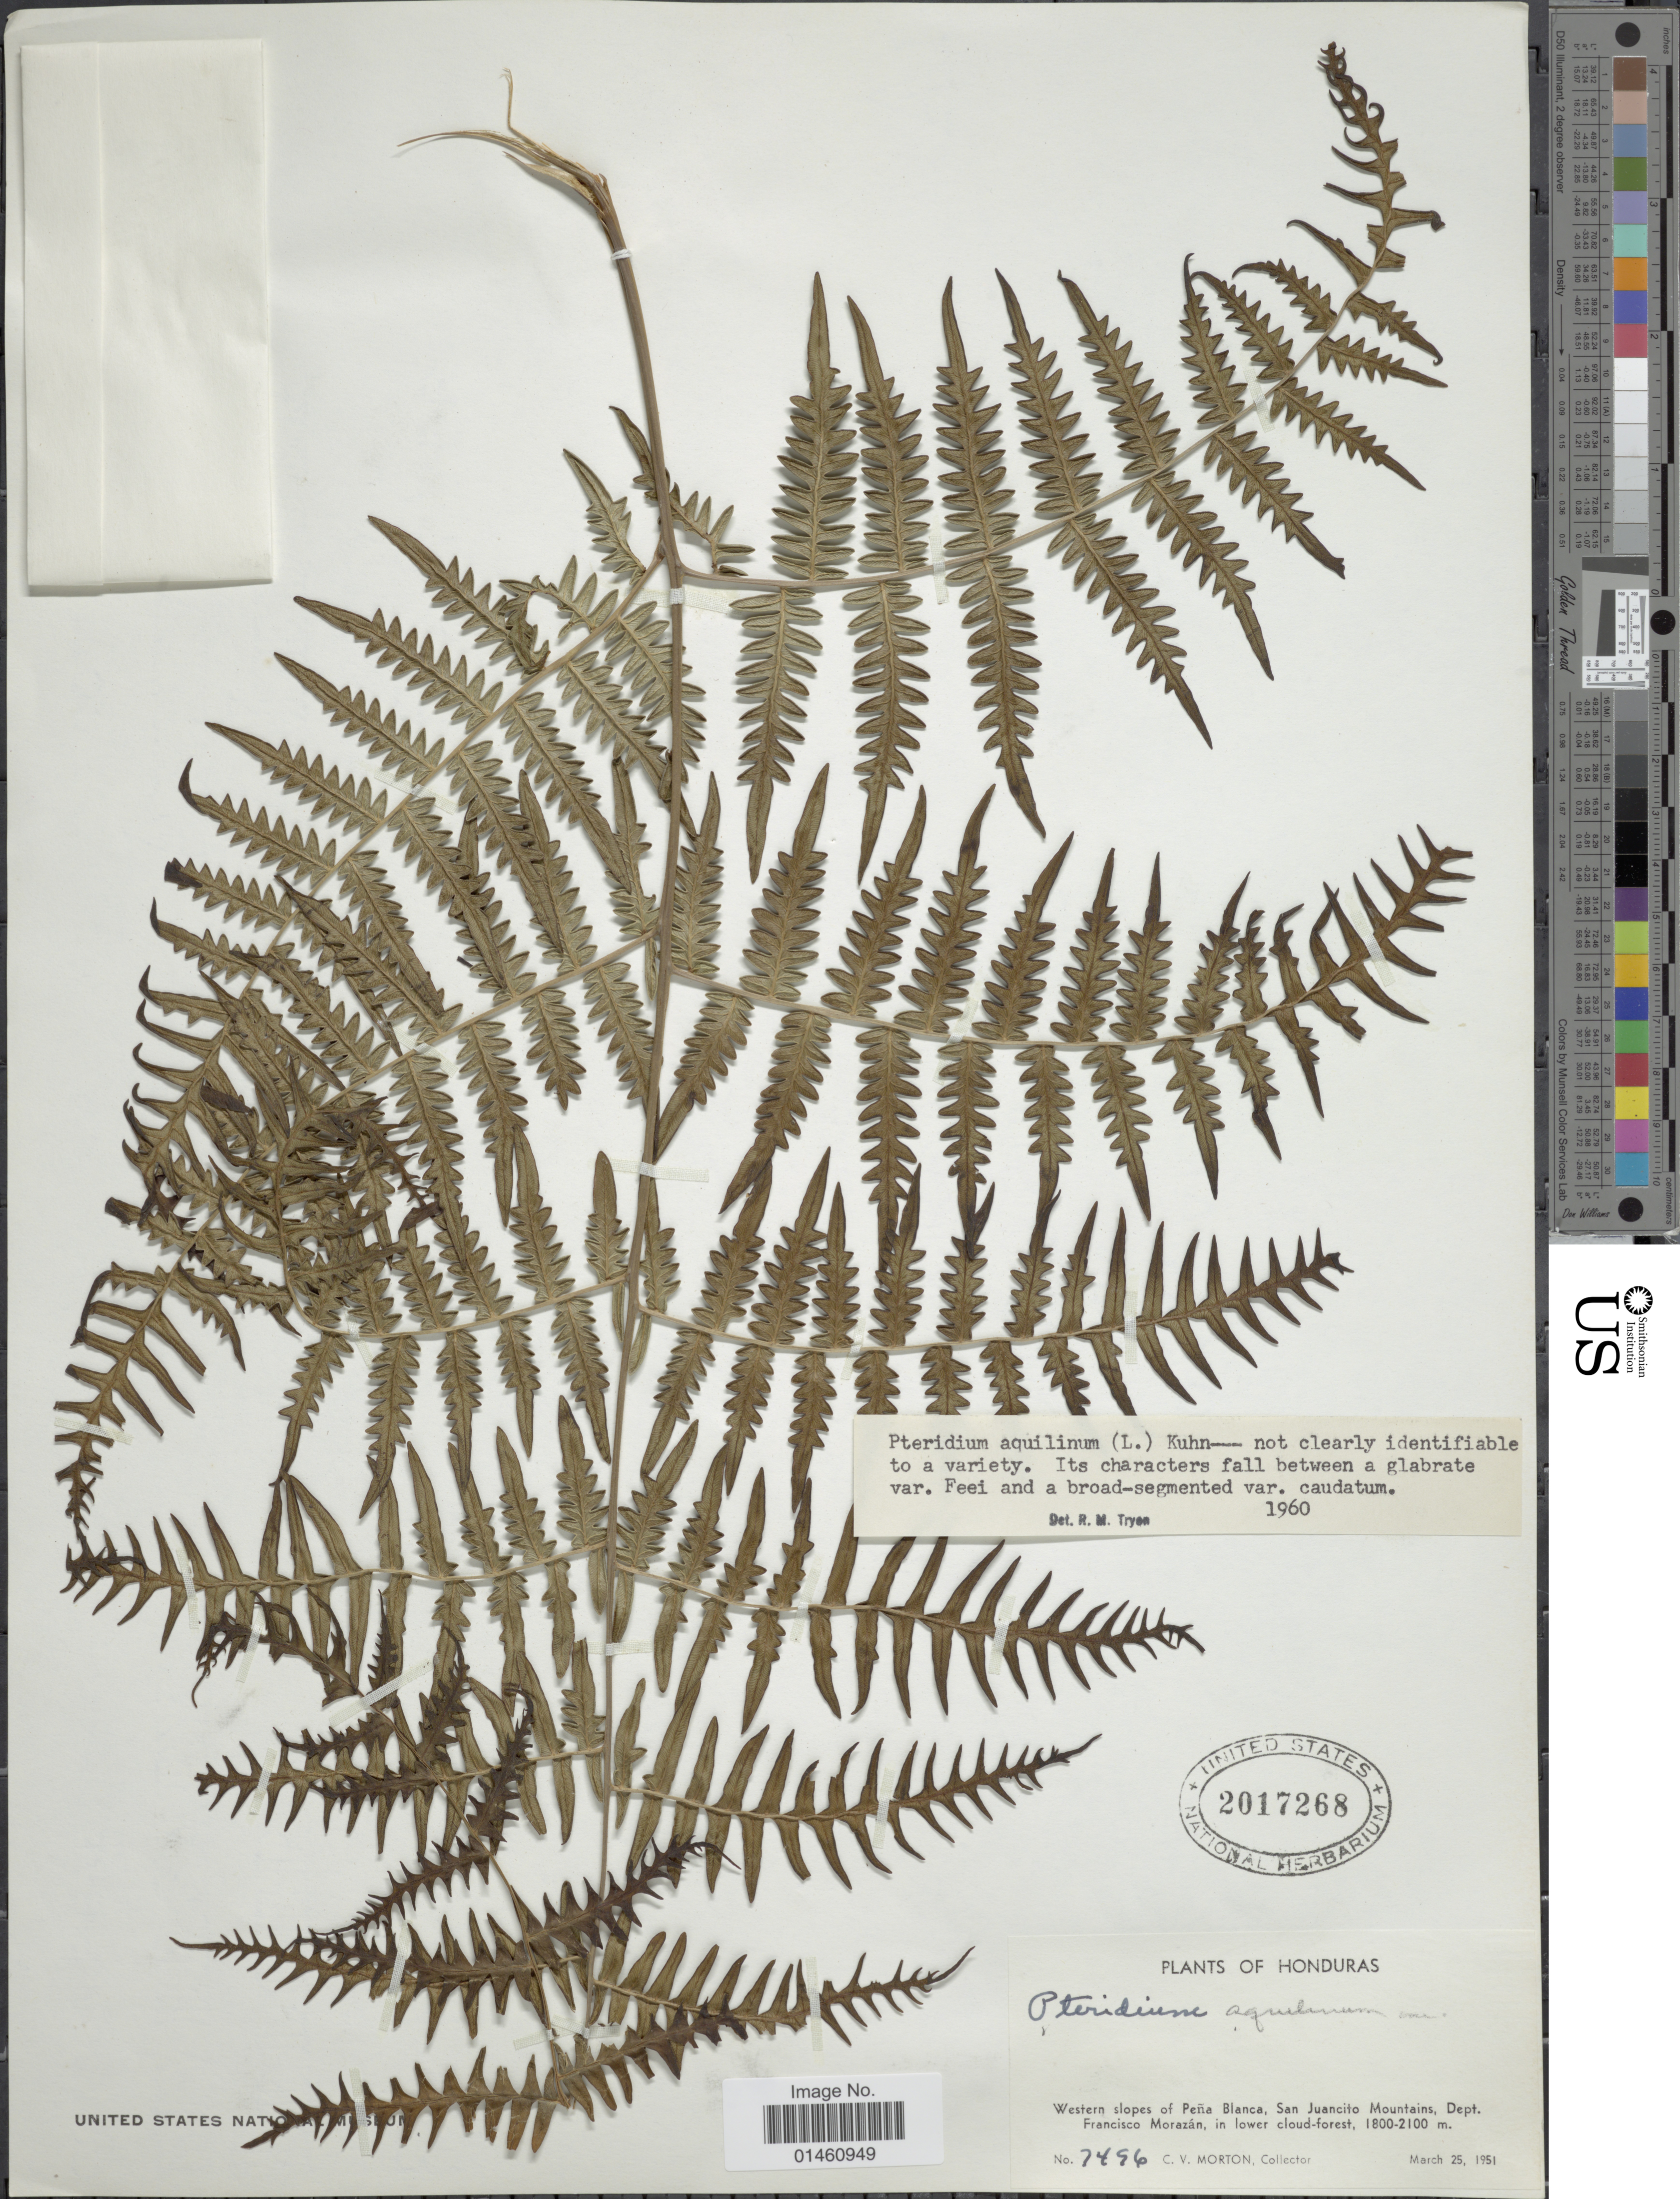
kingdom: Plantae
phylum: Tracheophyta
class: Polypodiopsida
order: Polypodiales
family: Dennstaedtiaceae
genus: Pteridium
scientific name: Pteridium caudatum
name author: (L.) Maxon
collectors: C. V. Morton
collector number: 7496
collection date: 1951-03-25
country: Honduras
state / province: Fco. Morazán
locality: Western slopes of Peña Blanca, San Juancito Mountains.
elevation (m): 1800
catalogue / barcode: US 2017268